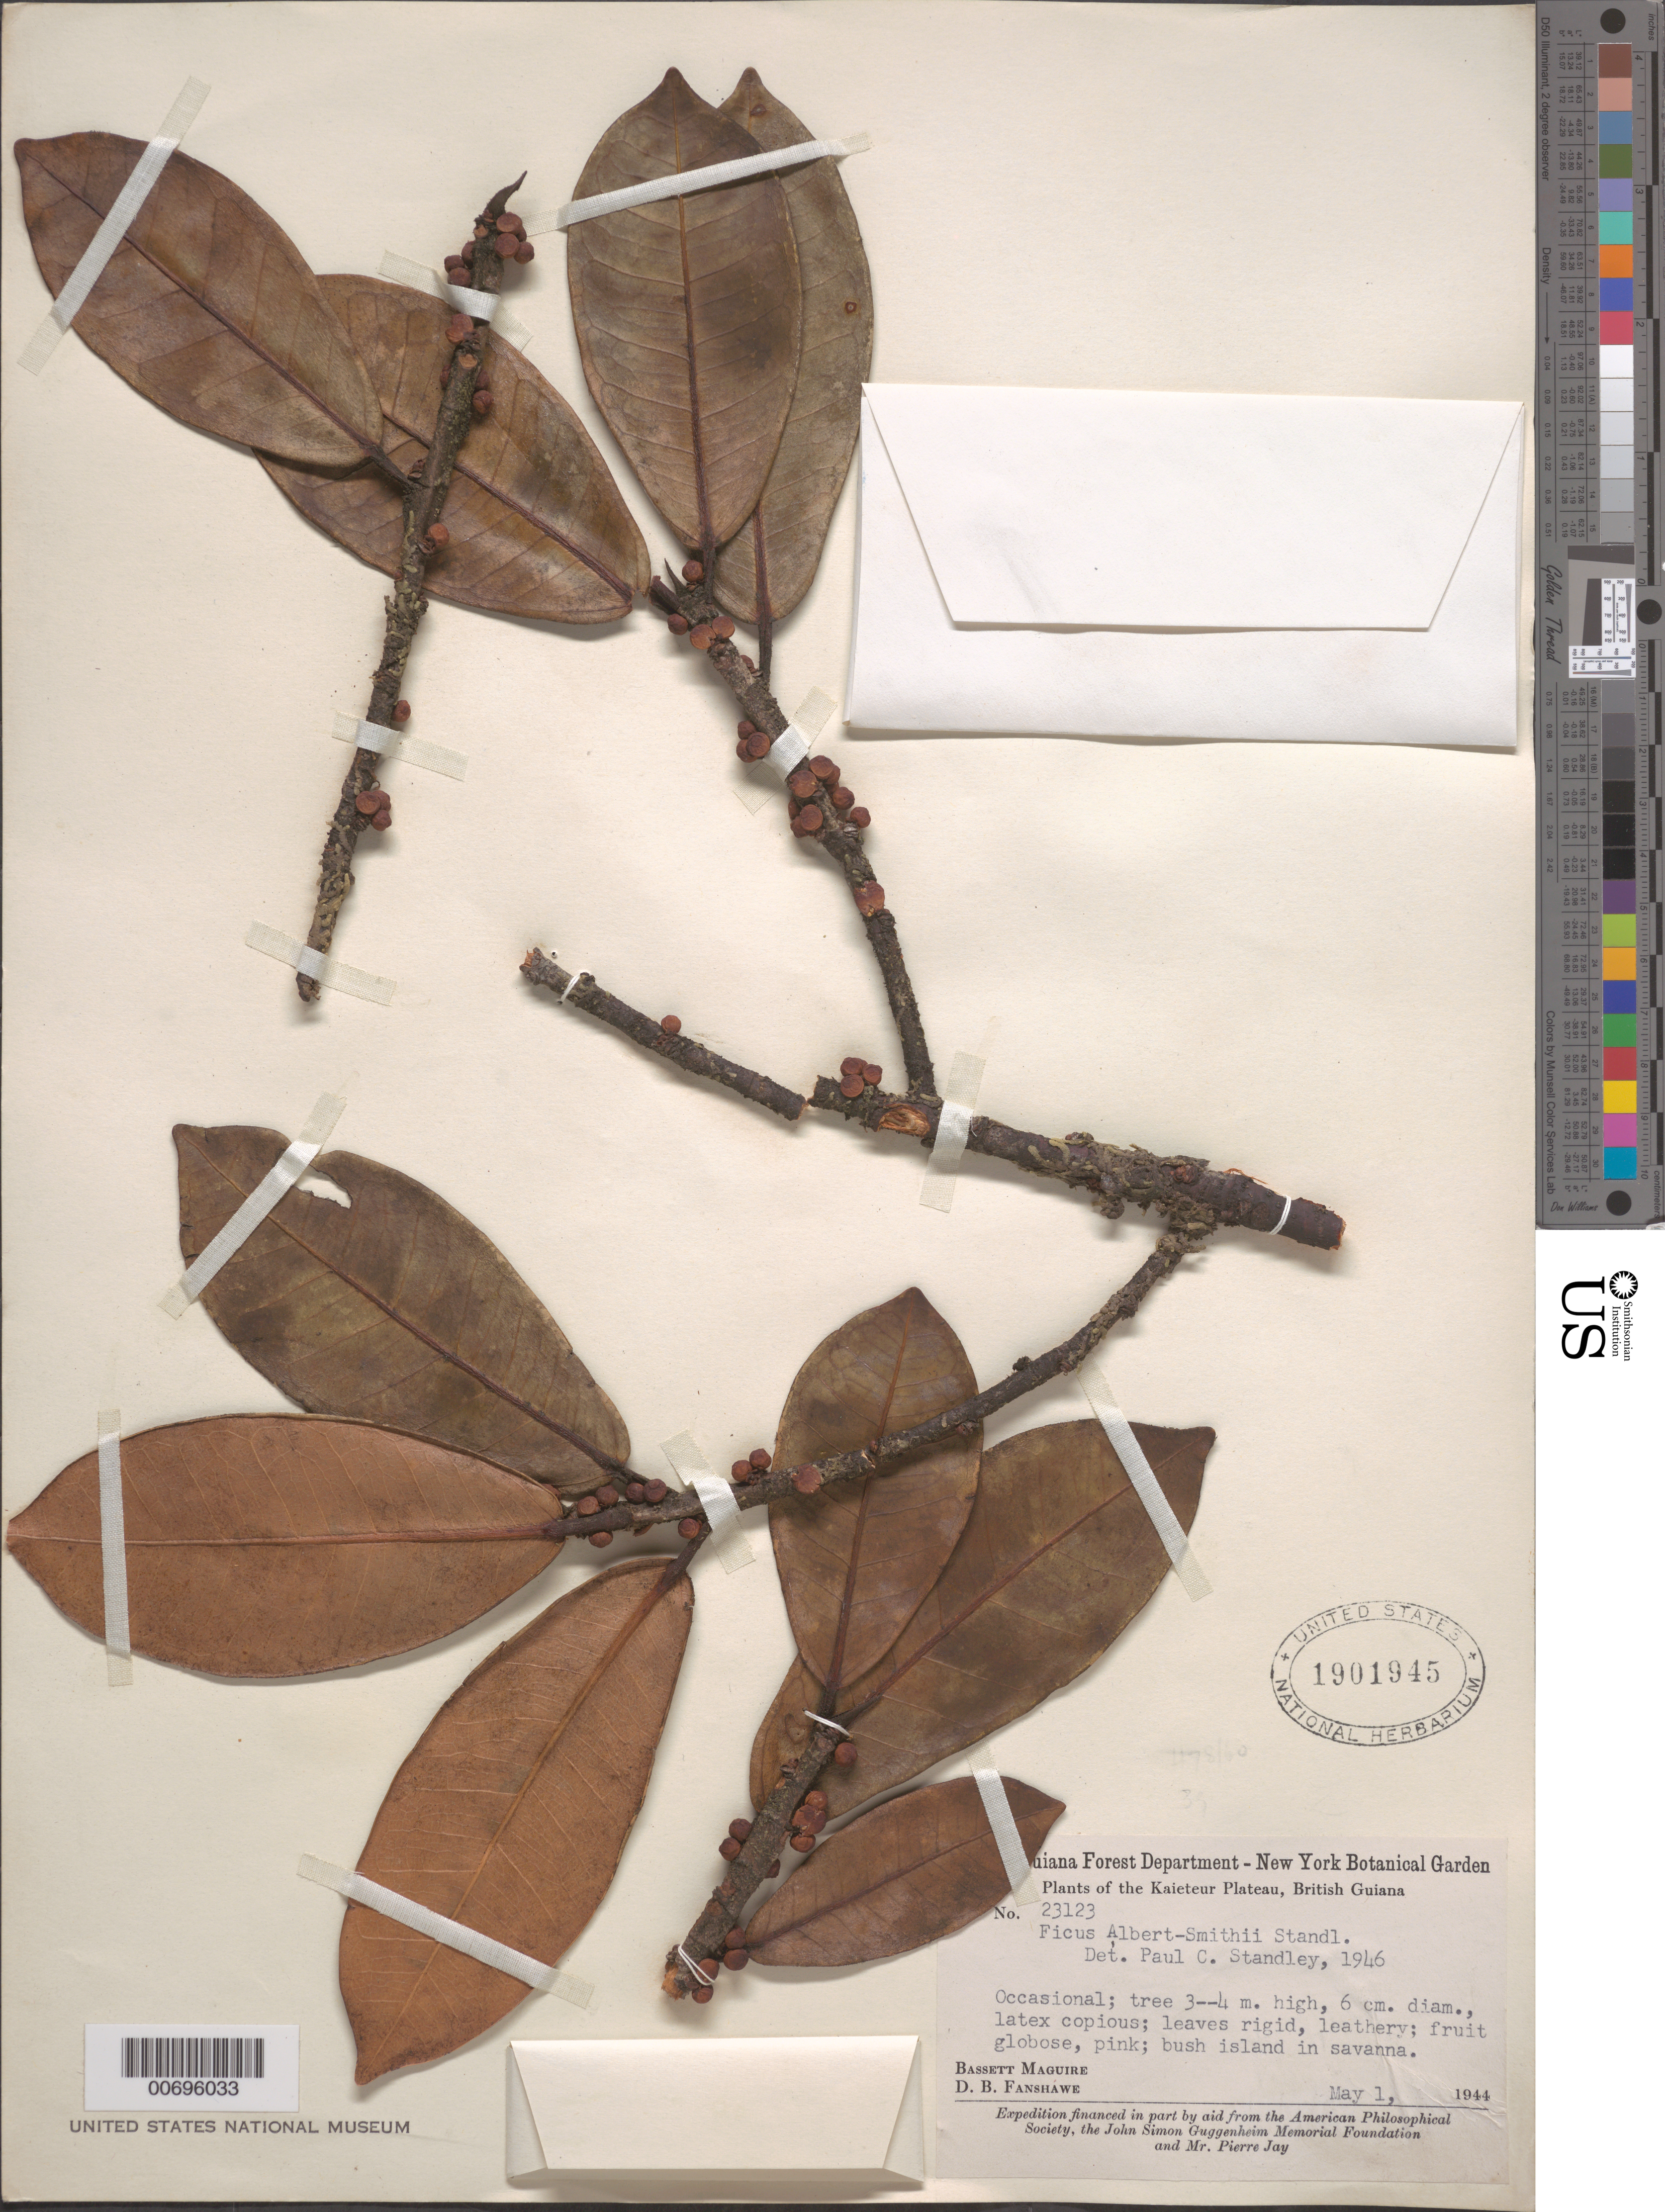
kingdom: Plantae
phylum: Tracheophyta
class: Magnoliopsida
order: Rosales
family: Moraceae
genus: Ficus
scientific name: Ficus albert-smithii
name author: Standl. in A.C. Sm.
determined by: Standley, Paul C.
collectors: B. Maguire & D. B. Fanshawe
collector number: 23123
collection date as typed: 1-May-44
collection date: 1944-05-01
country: Guyana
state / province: Potaro-Siparuni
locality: Kaieteur Plateau, Kaieteur Falls, Potaro Gorge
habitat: Bush island in savanna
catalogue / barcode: US 1901945